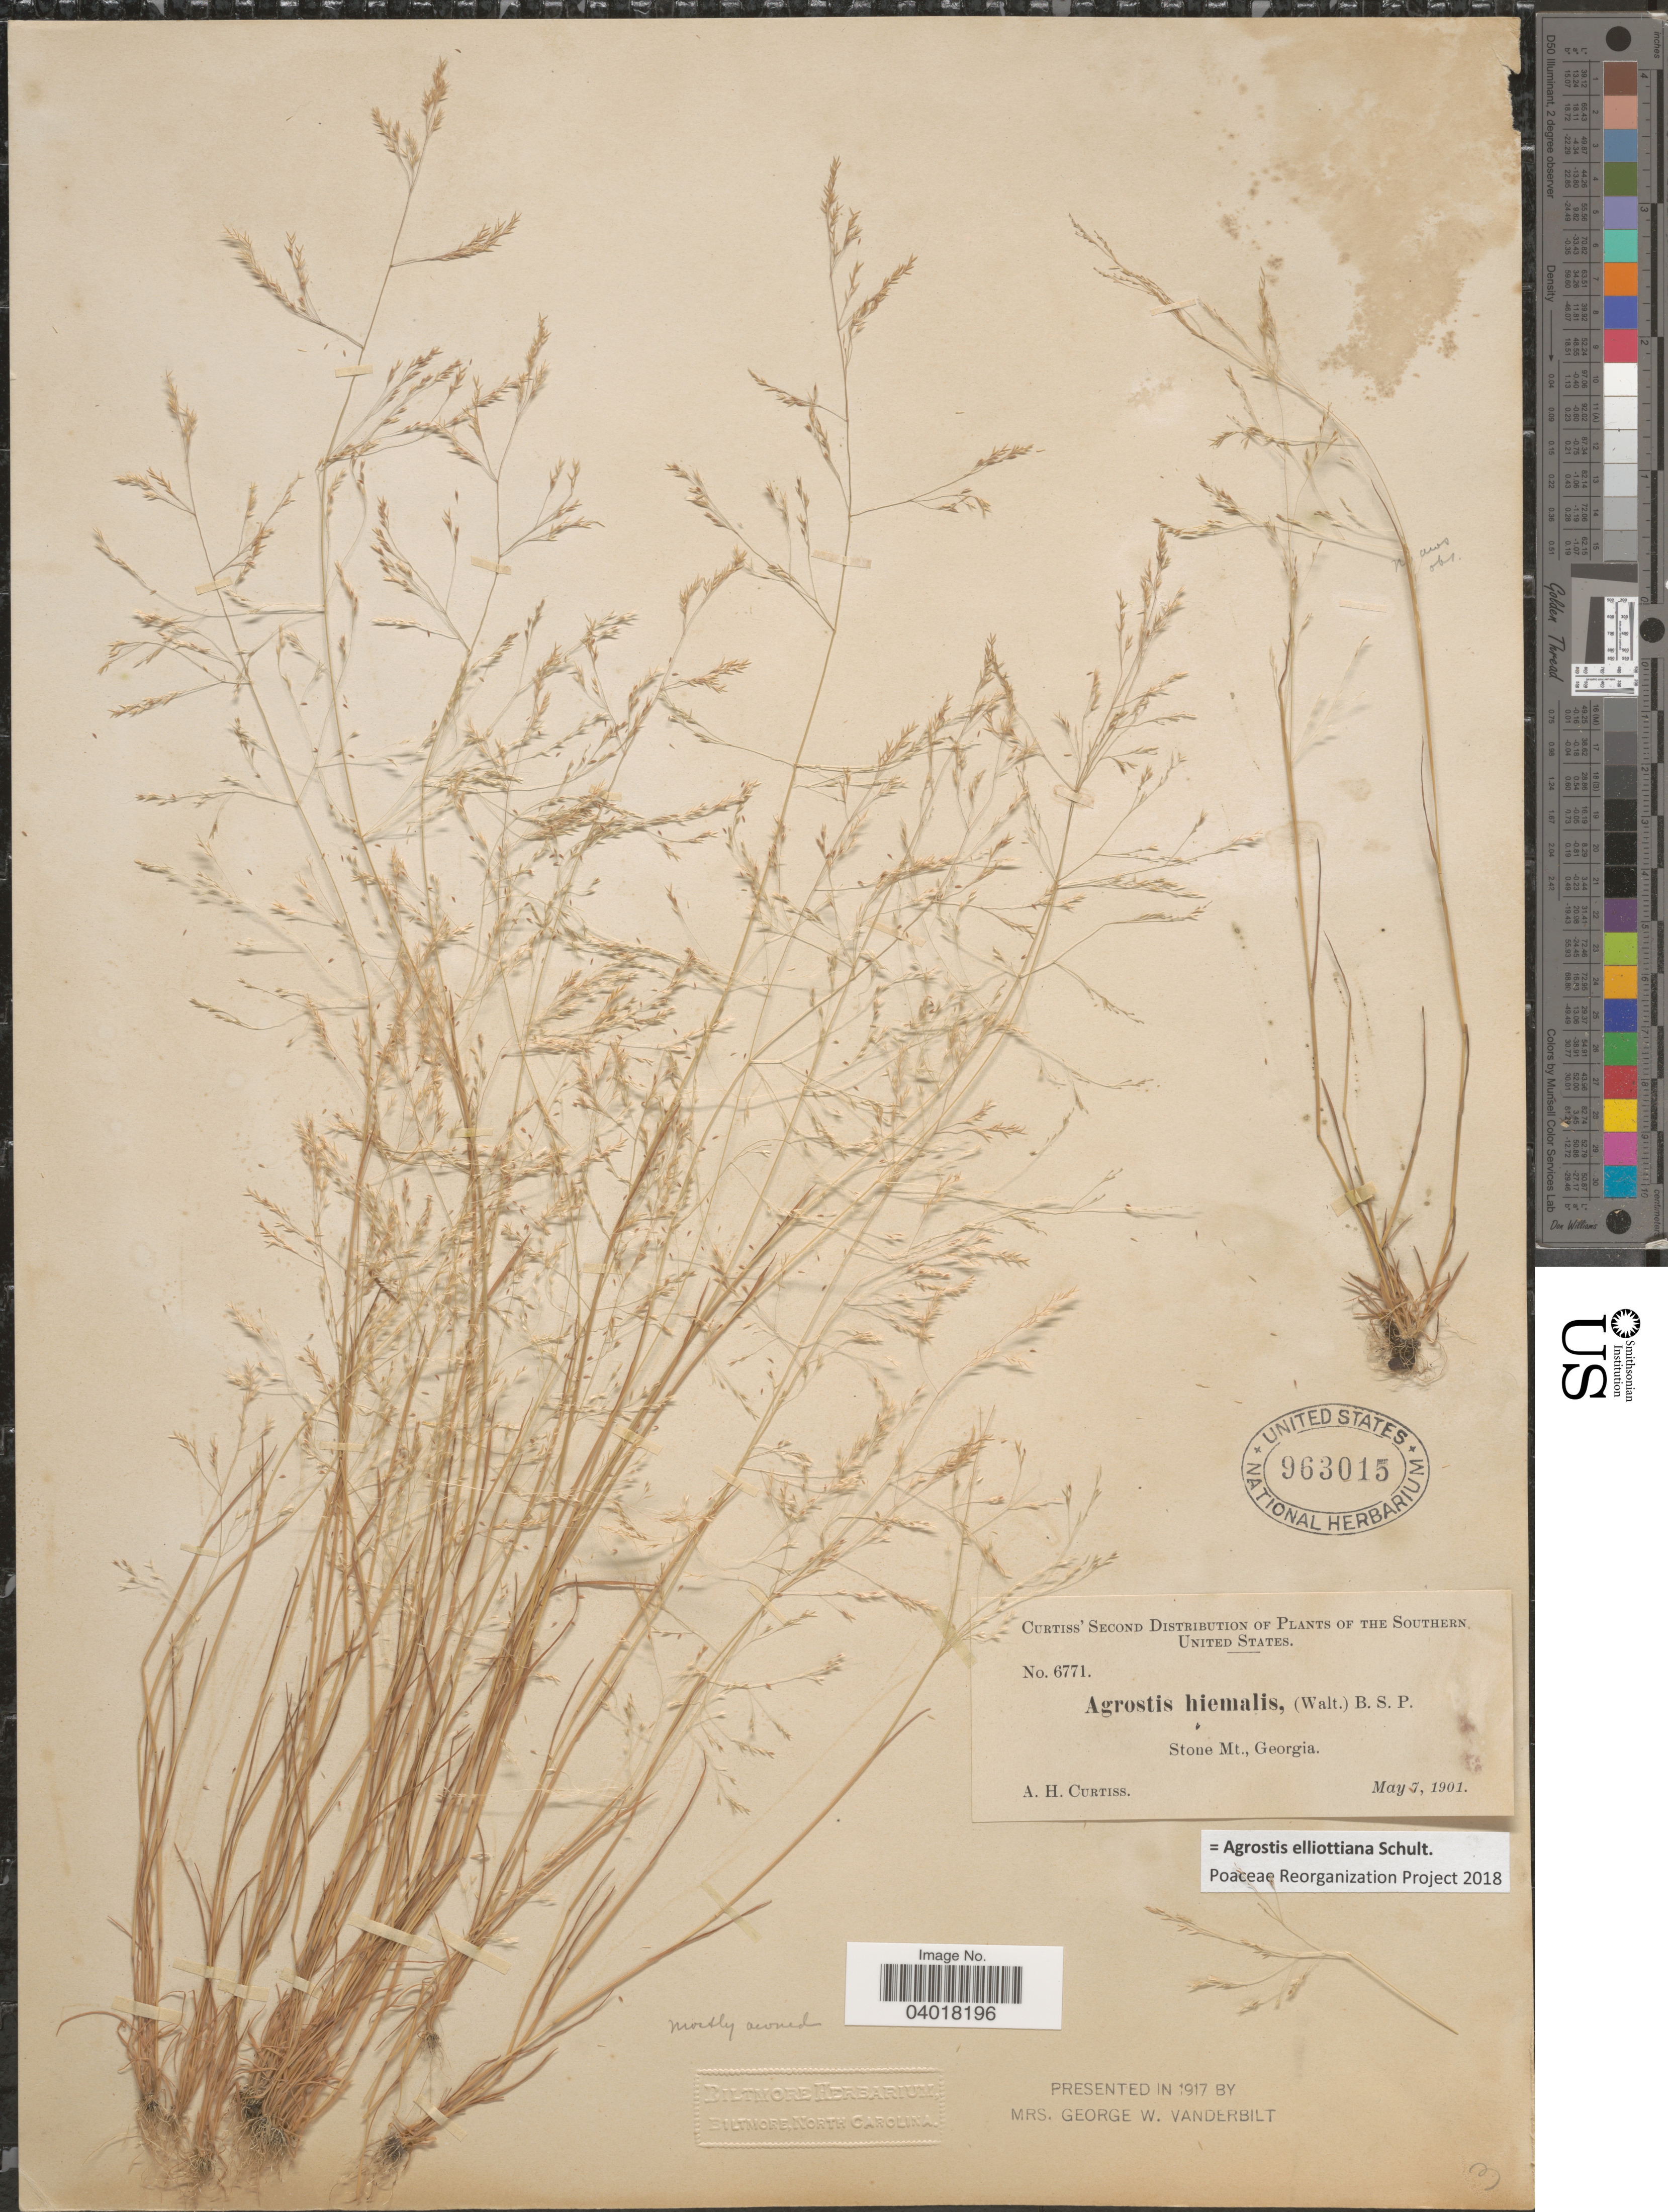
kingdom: Plantae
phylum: Tracheophyta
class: Liliopsida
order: Poales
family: Poaceae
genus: Agrostis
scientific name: Agrostis elliottiana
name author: Schult.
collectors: A. H. Curtiss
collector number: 6771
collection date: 1901-05-07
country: United States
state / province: Georgia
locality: The Southern United States. Stone Mt.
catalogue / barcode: US 963015